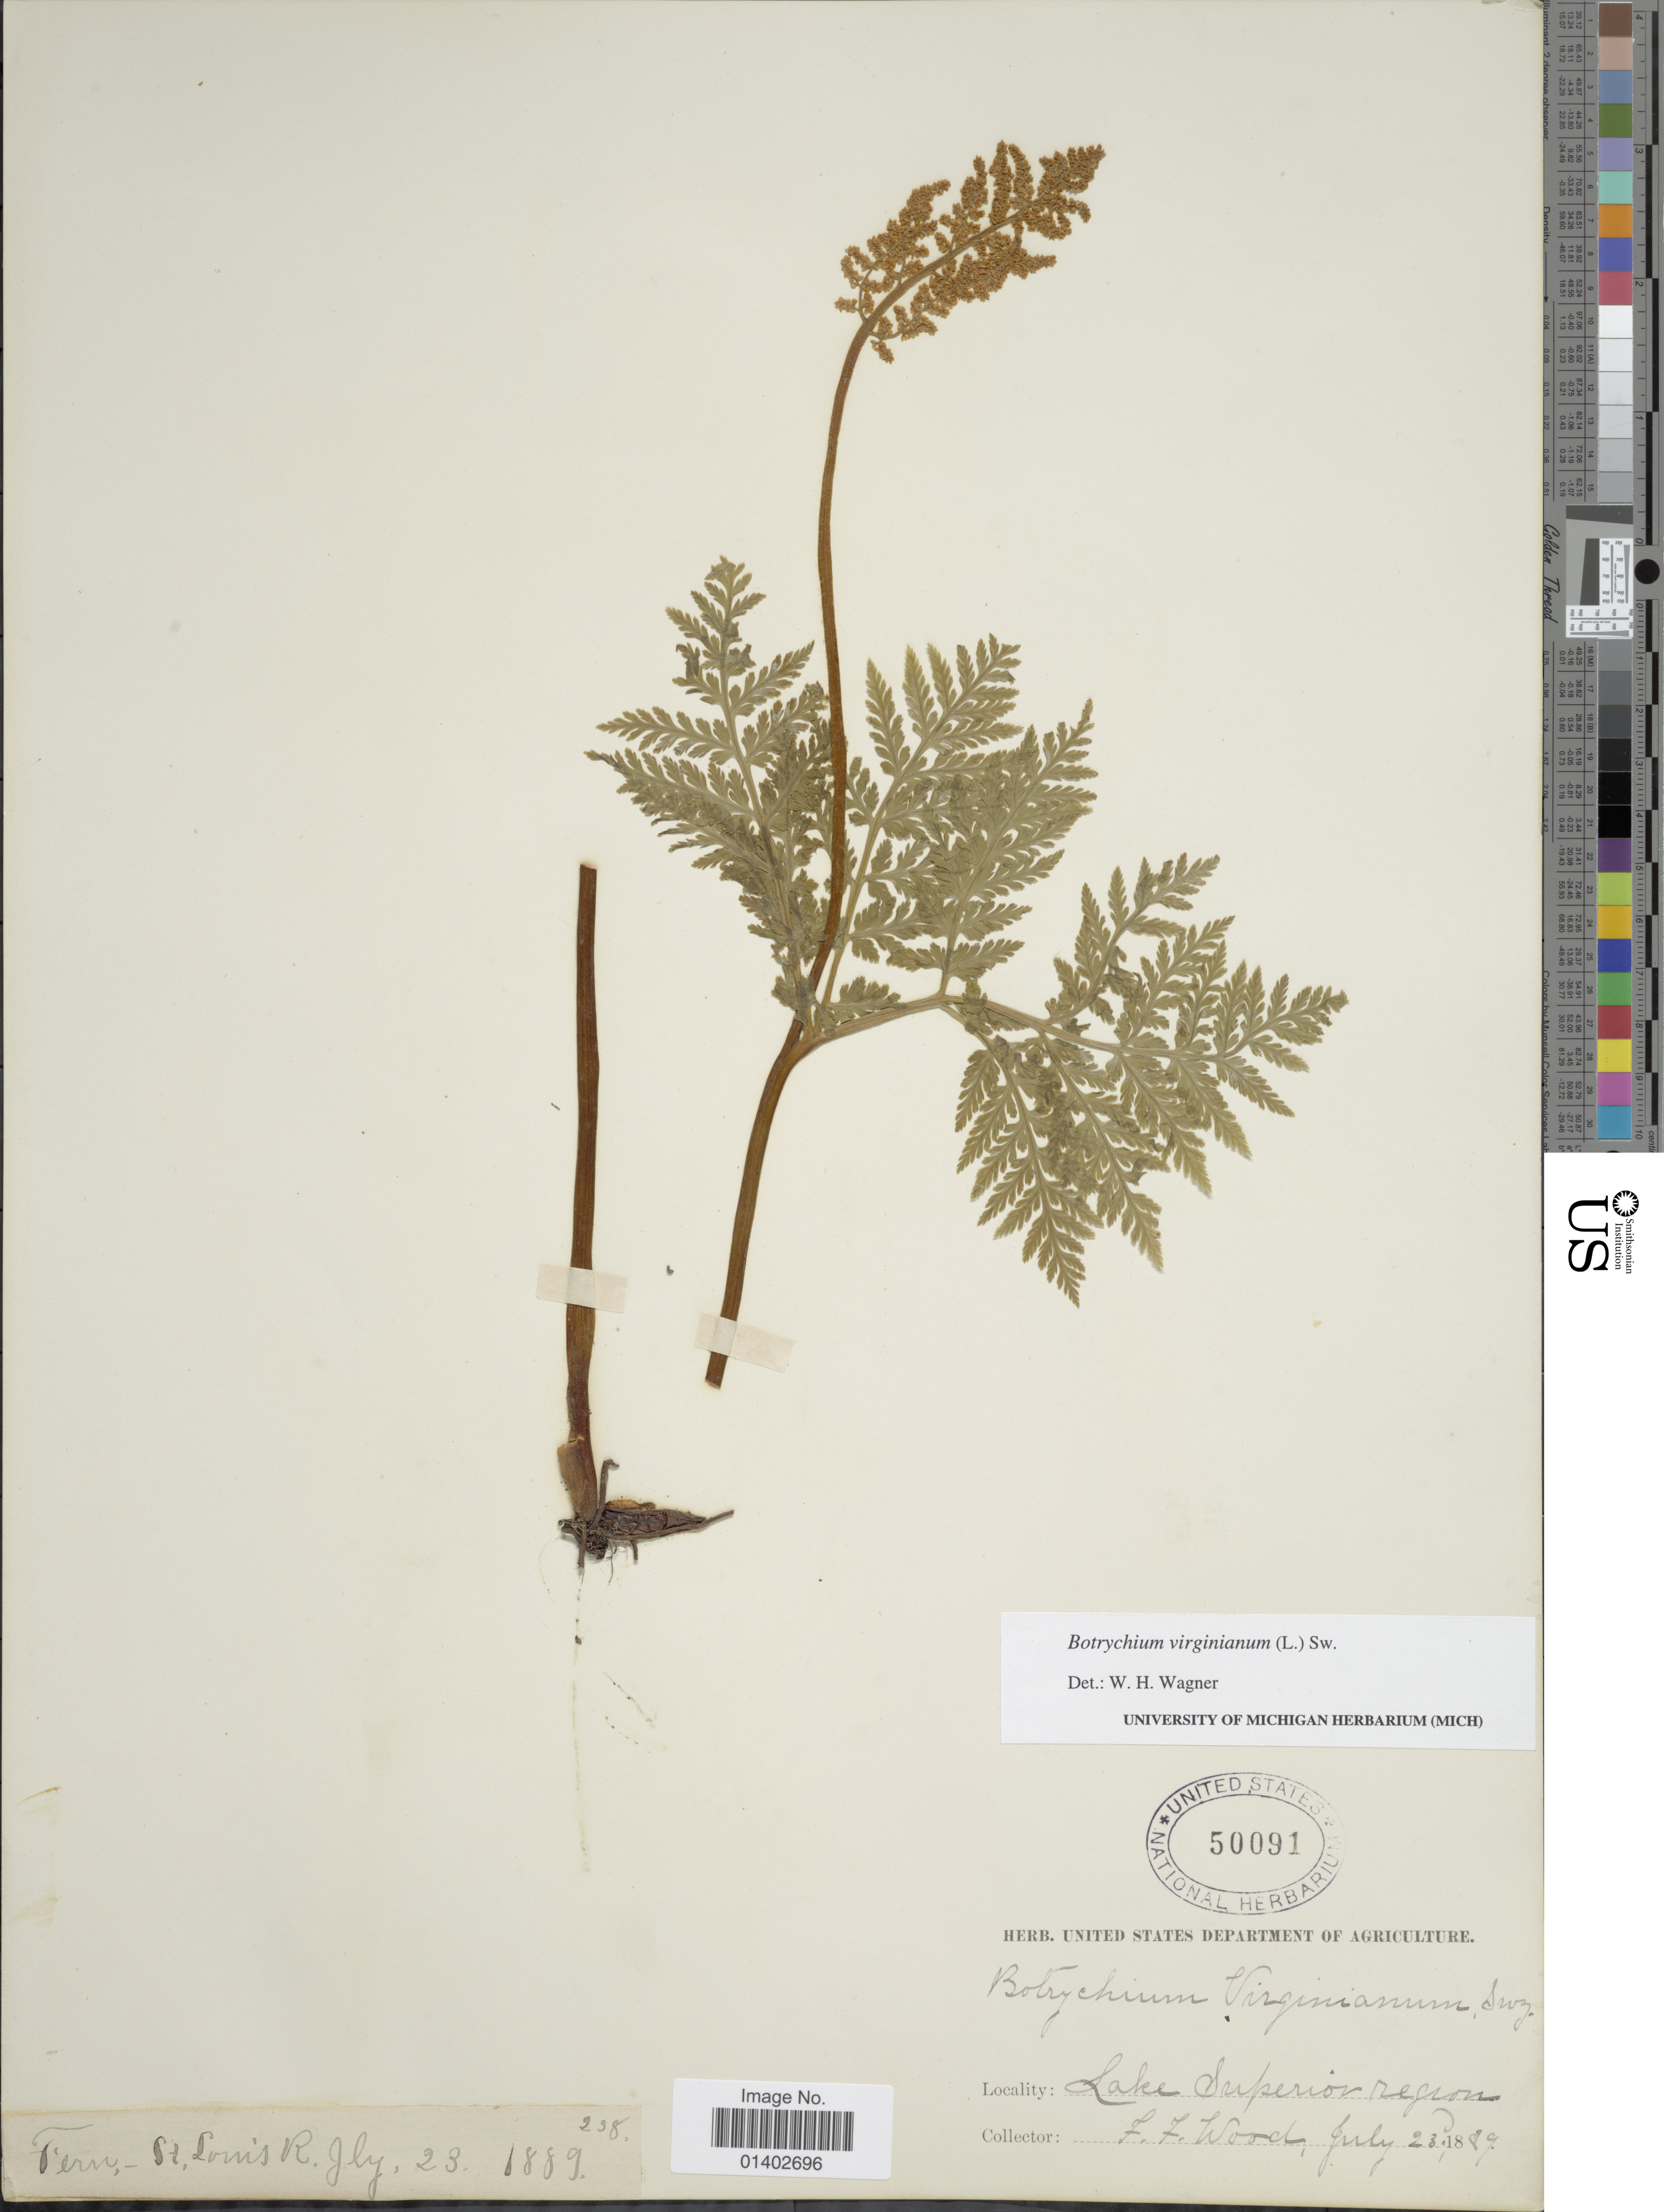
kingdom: Plantae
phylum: Tracheophyta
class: Polypodiopsida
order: Ophioglossales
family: Ophioglossaceae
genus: Botrychium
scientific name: Botrychium virginianum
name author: (L.) Sw.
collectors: F. Wood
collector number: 238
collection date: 1889-07-23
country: United States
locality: Lake Superior region, St. Louis R.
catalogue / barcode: US 50091